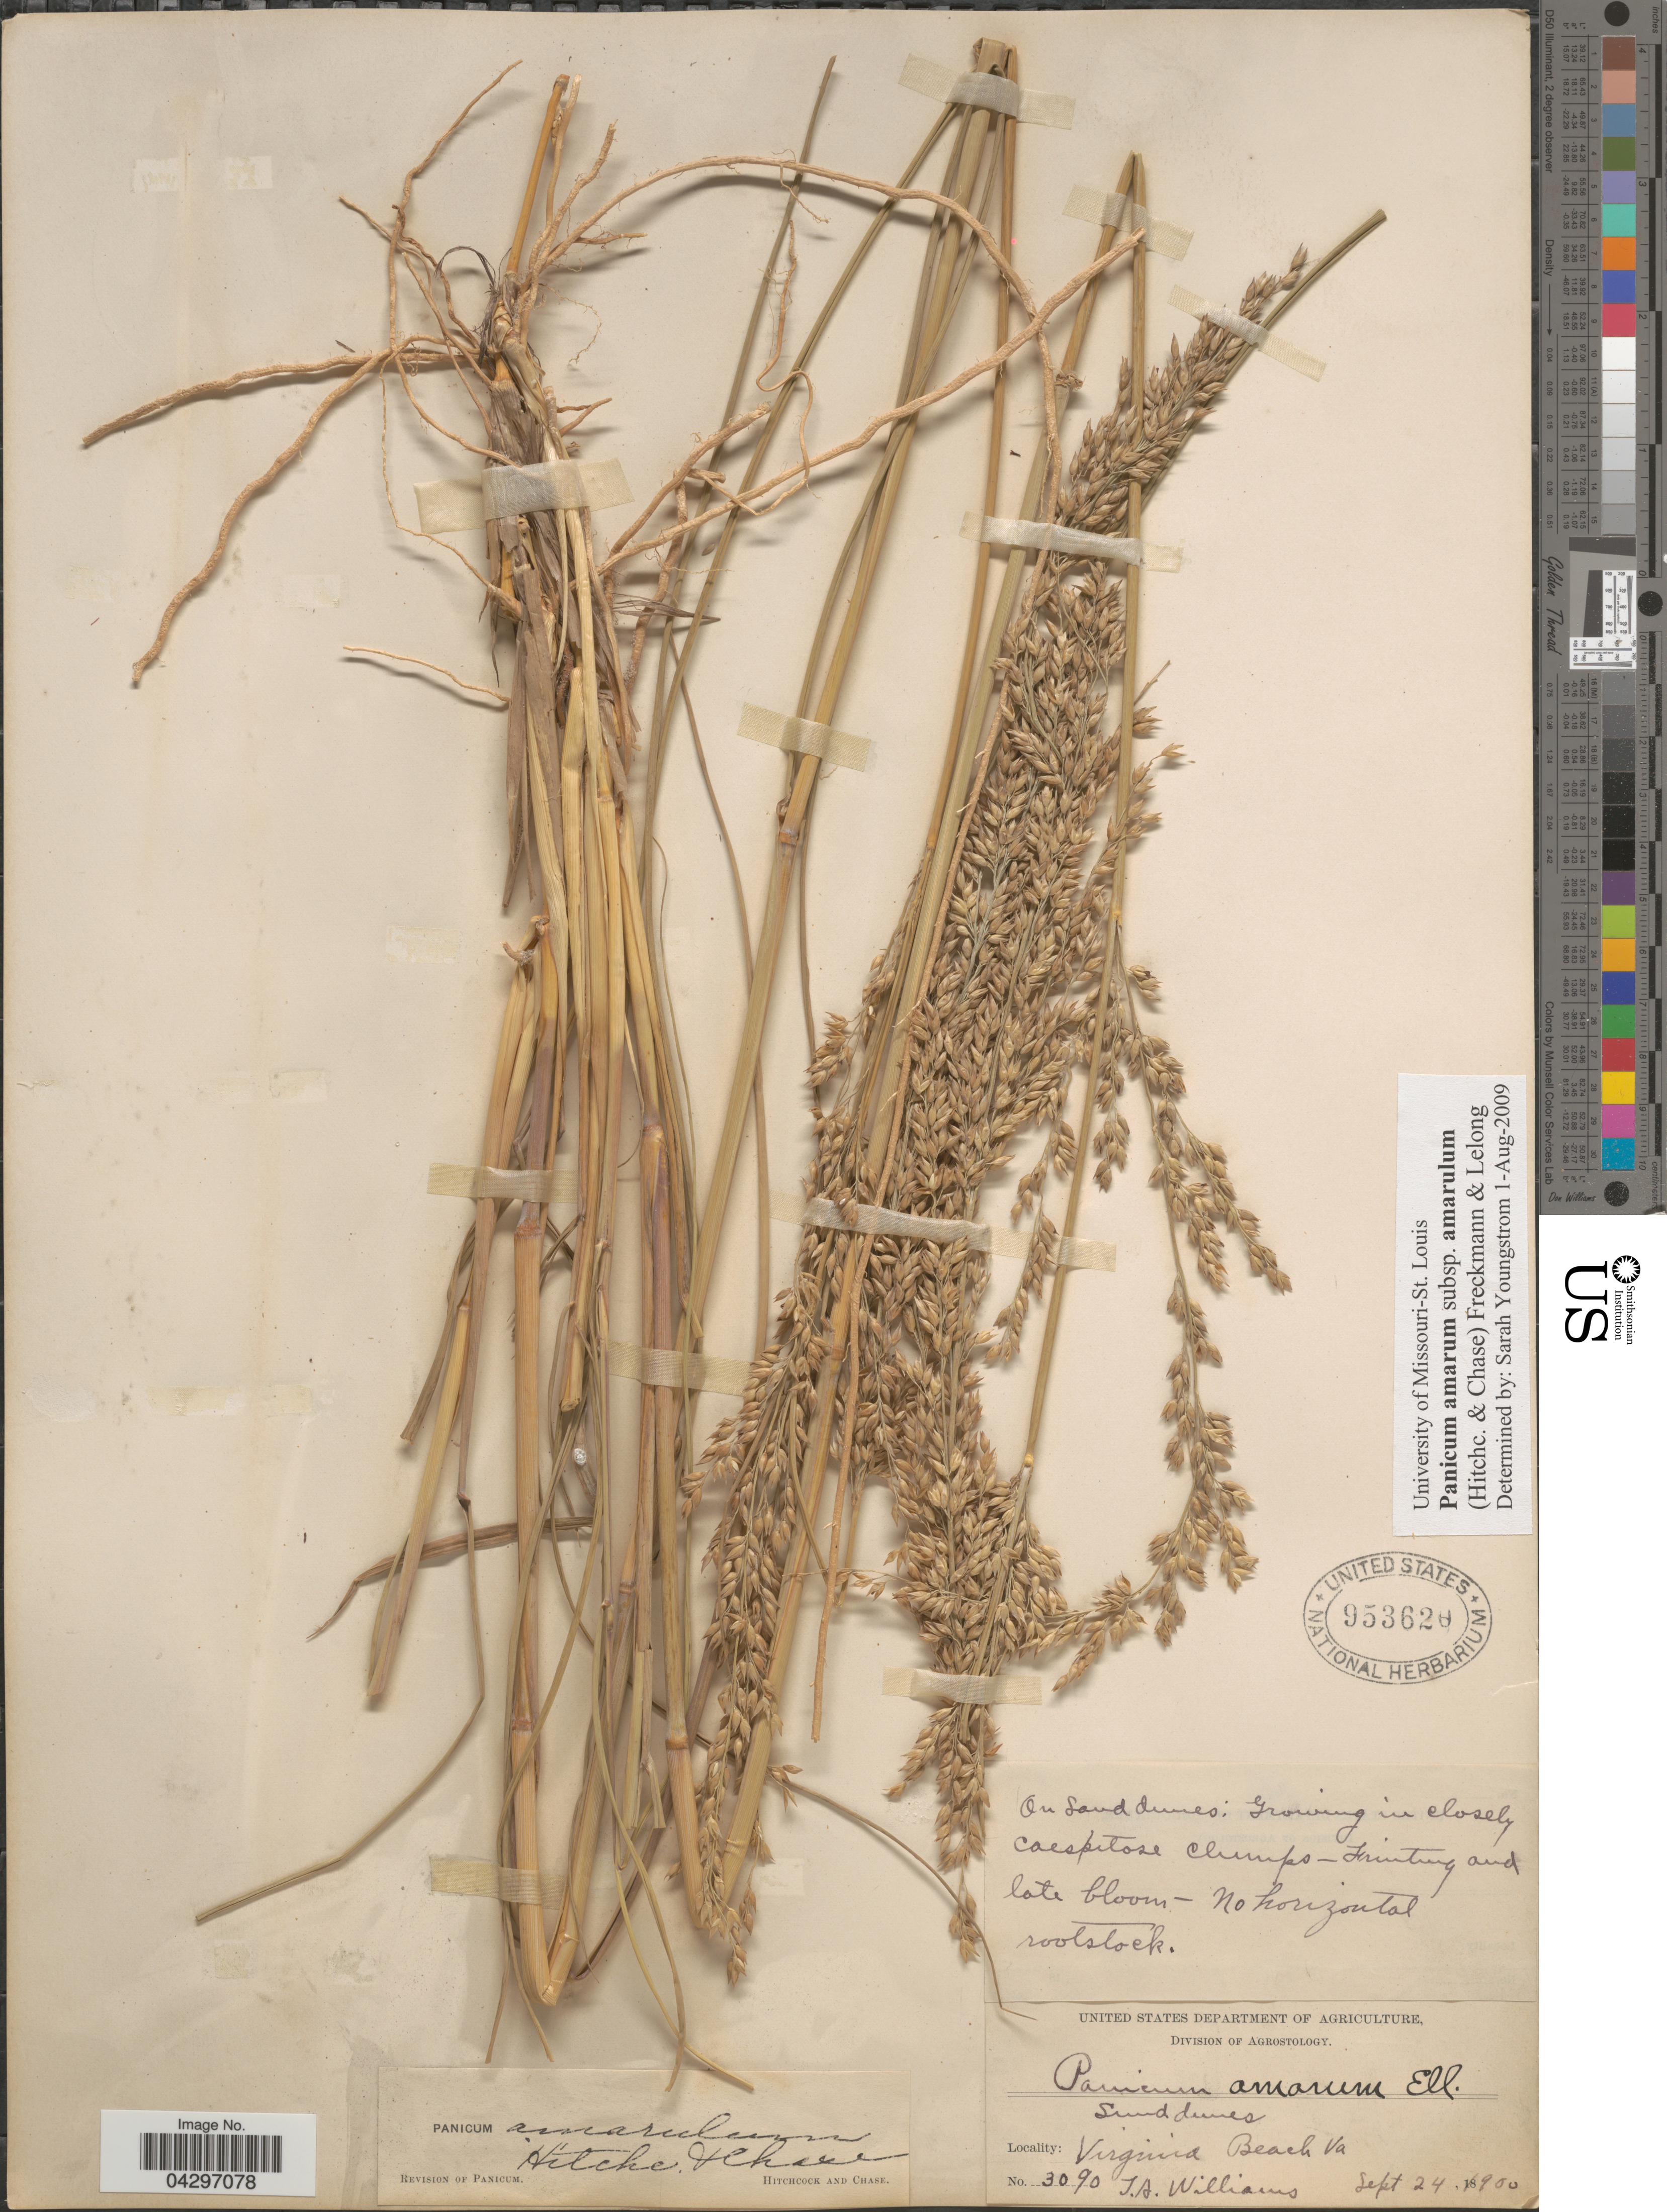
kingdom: Plantae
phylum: Tracheophyta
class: Liliopsida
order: Poales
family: Poaceae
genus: Panicum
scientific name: Panicum amarum var. amarulum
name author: (Hitchc. & Chase) Freckmann & Lelong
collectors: J. A. Williams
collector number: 3090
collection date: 1900-09-24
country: United States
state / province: Virginia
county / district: City of Virginia Beach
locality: Virginia Beach.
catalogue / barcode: US 953620